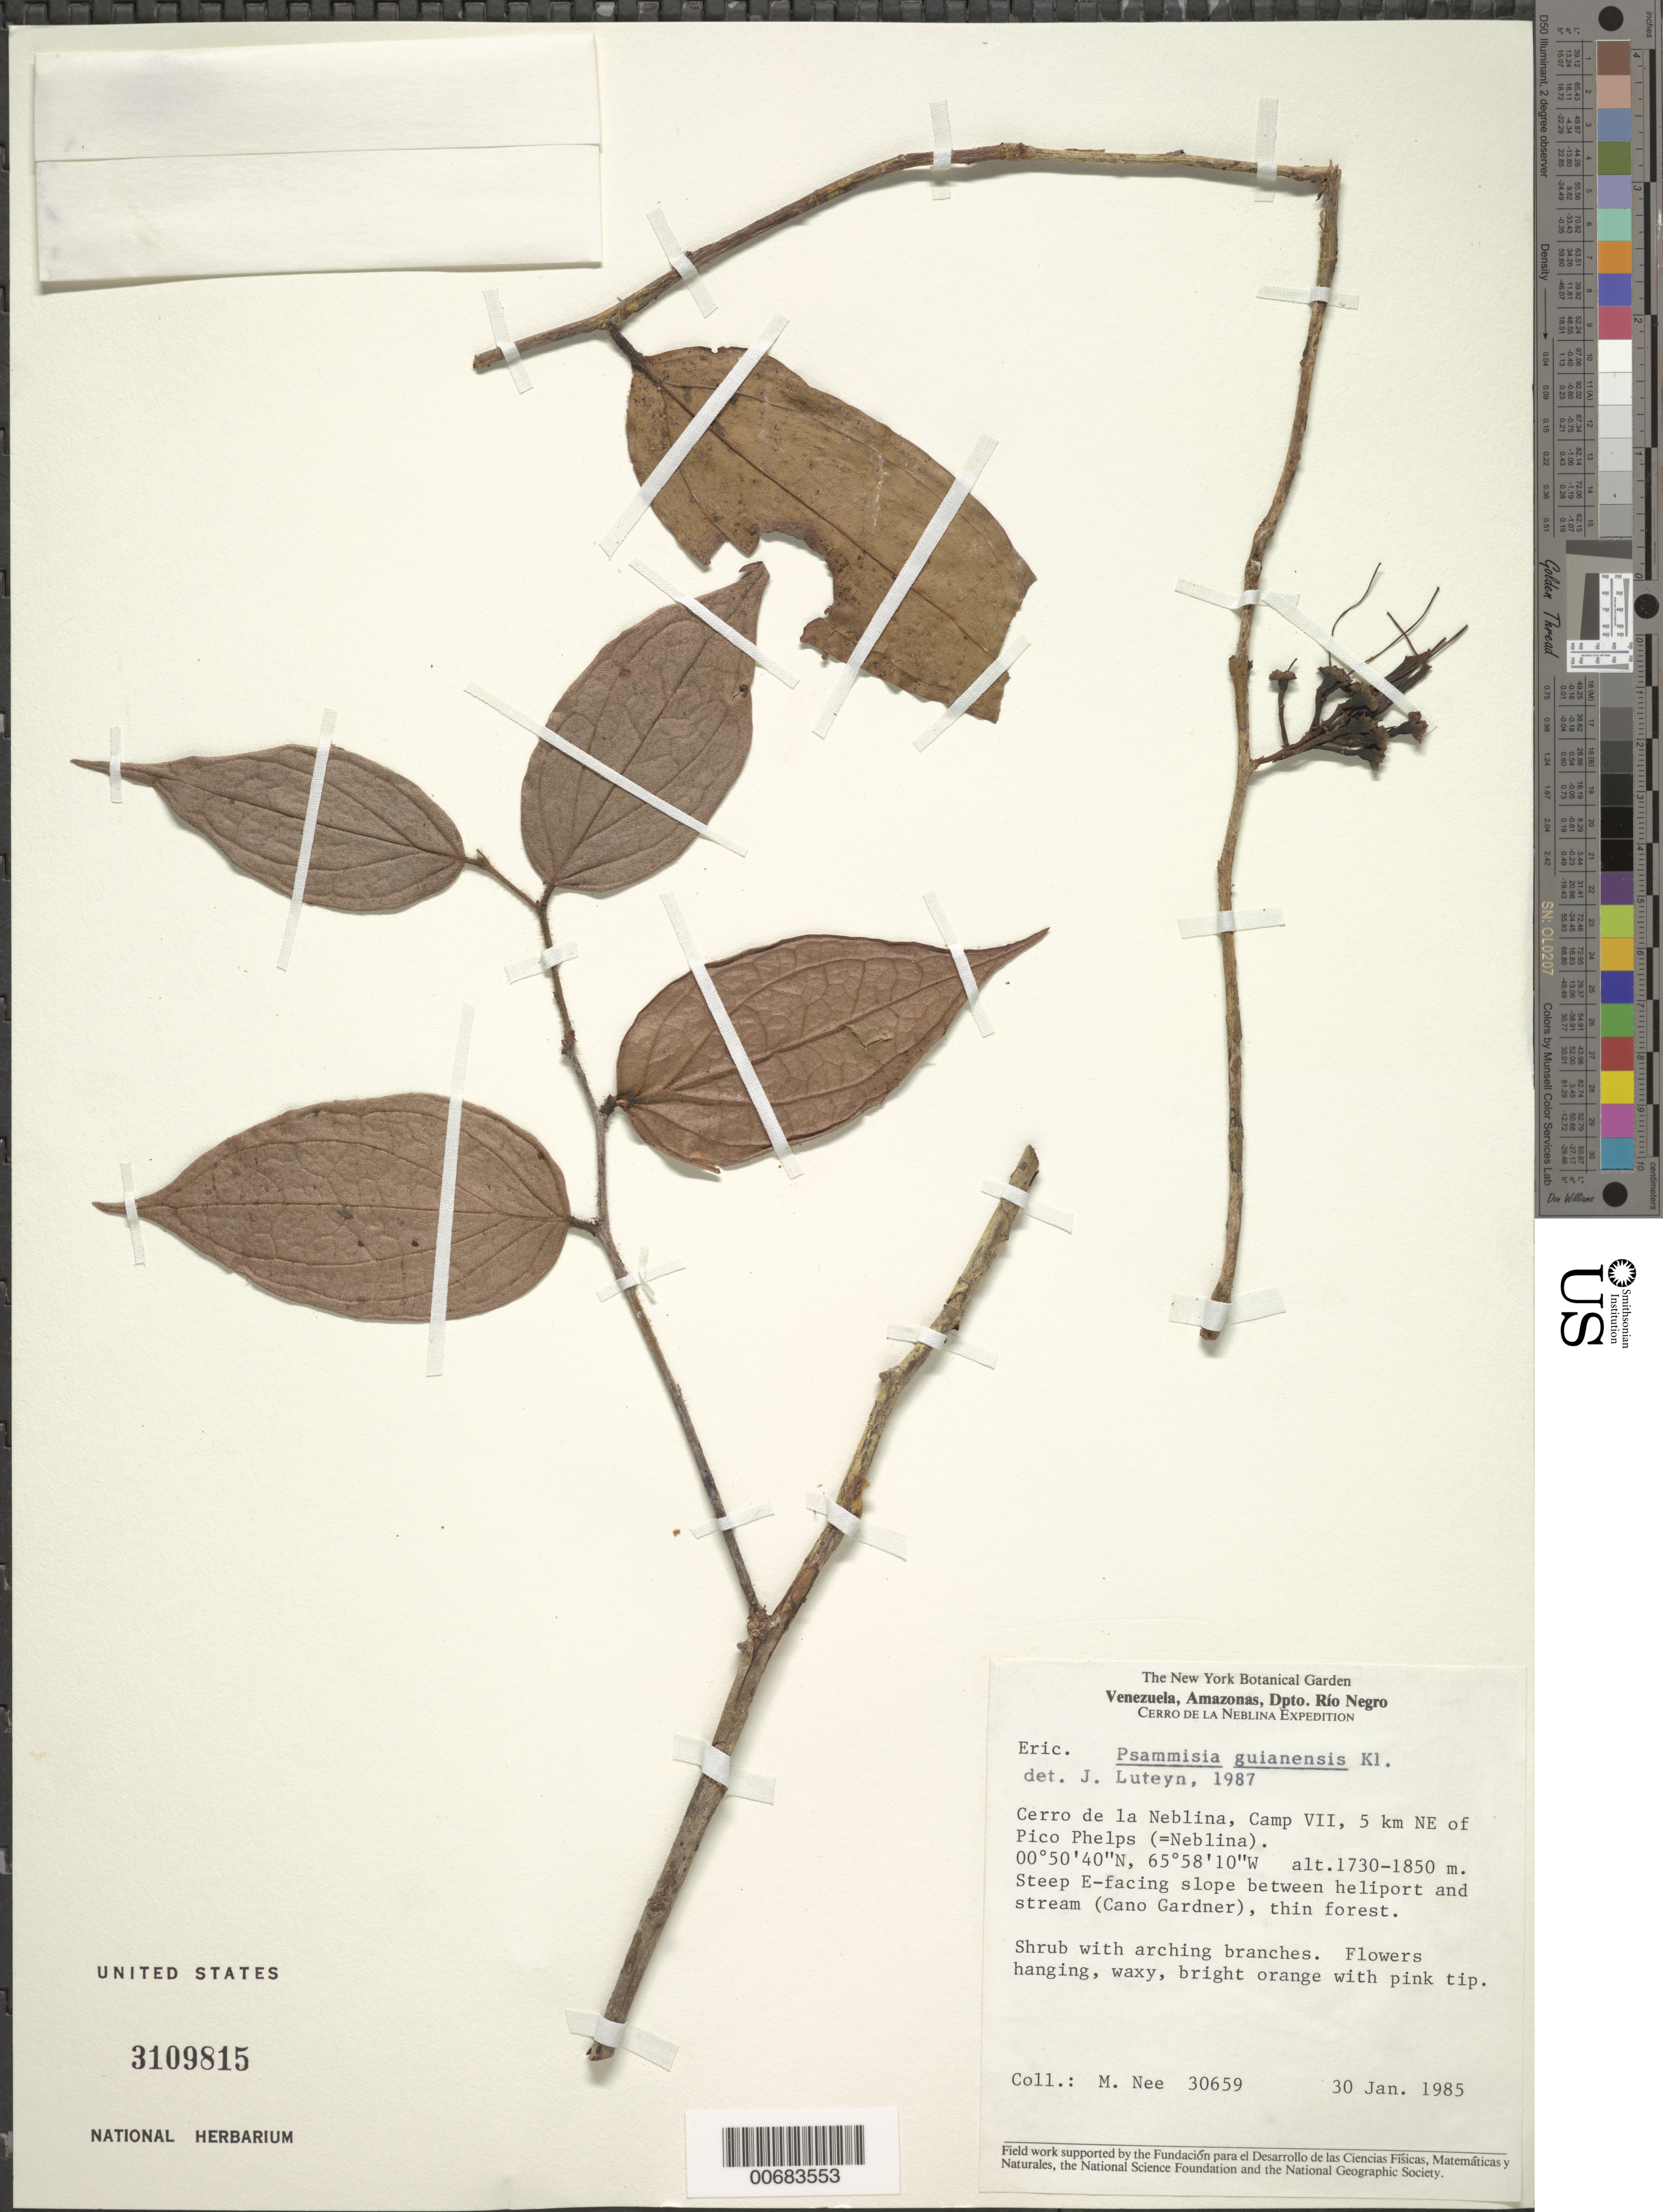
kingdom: Plantae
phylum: Tracheophyta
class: Magnoliopsida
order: Ericales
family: Ericaceae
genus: Psammisia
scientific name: Psammisia guianensis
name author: Klotzsch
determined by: Luteyn, J. L.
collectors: M. Nee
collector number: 30659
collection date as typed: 30-Jan-85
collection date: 1985-01-30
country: Venezuela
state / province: Amazonas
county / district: Río Negro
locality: Cerro de la Neblina, Camp VII, 5 km NE of Pico Phelps (=Neblina)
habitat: Thin forest, steep E facing slope betw heliport & stream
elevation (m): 1730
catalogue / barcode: US 3109815